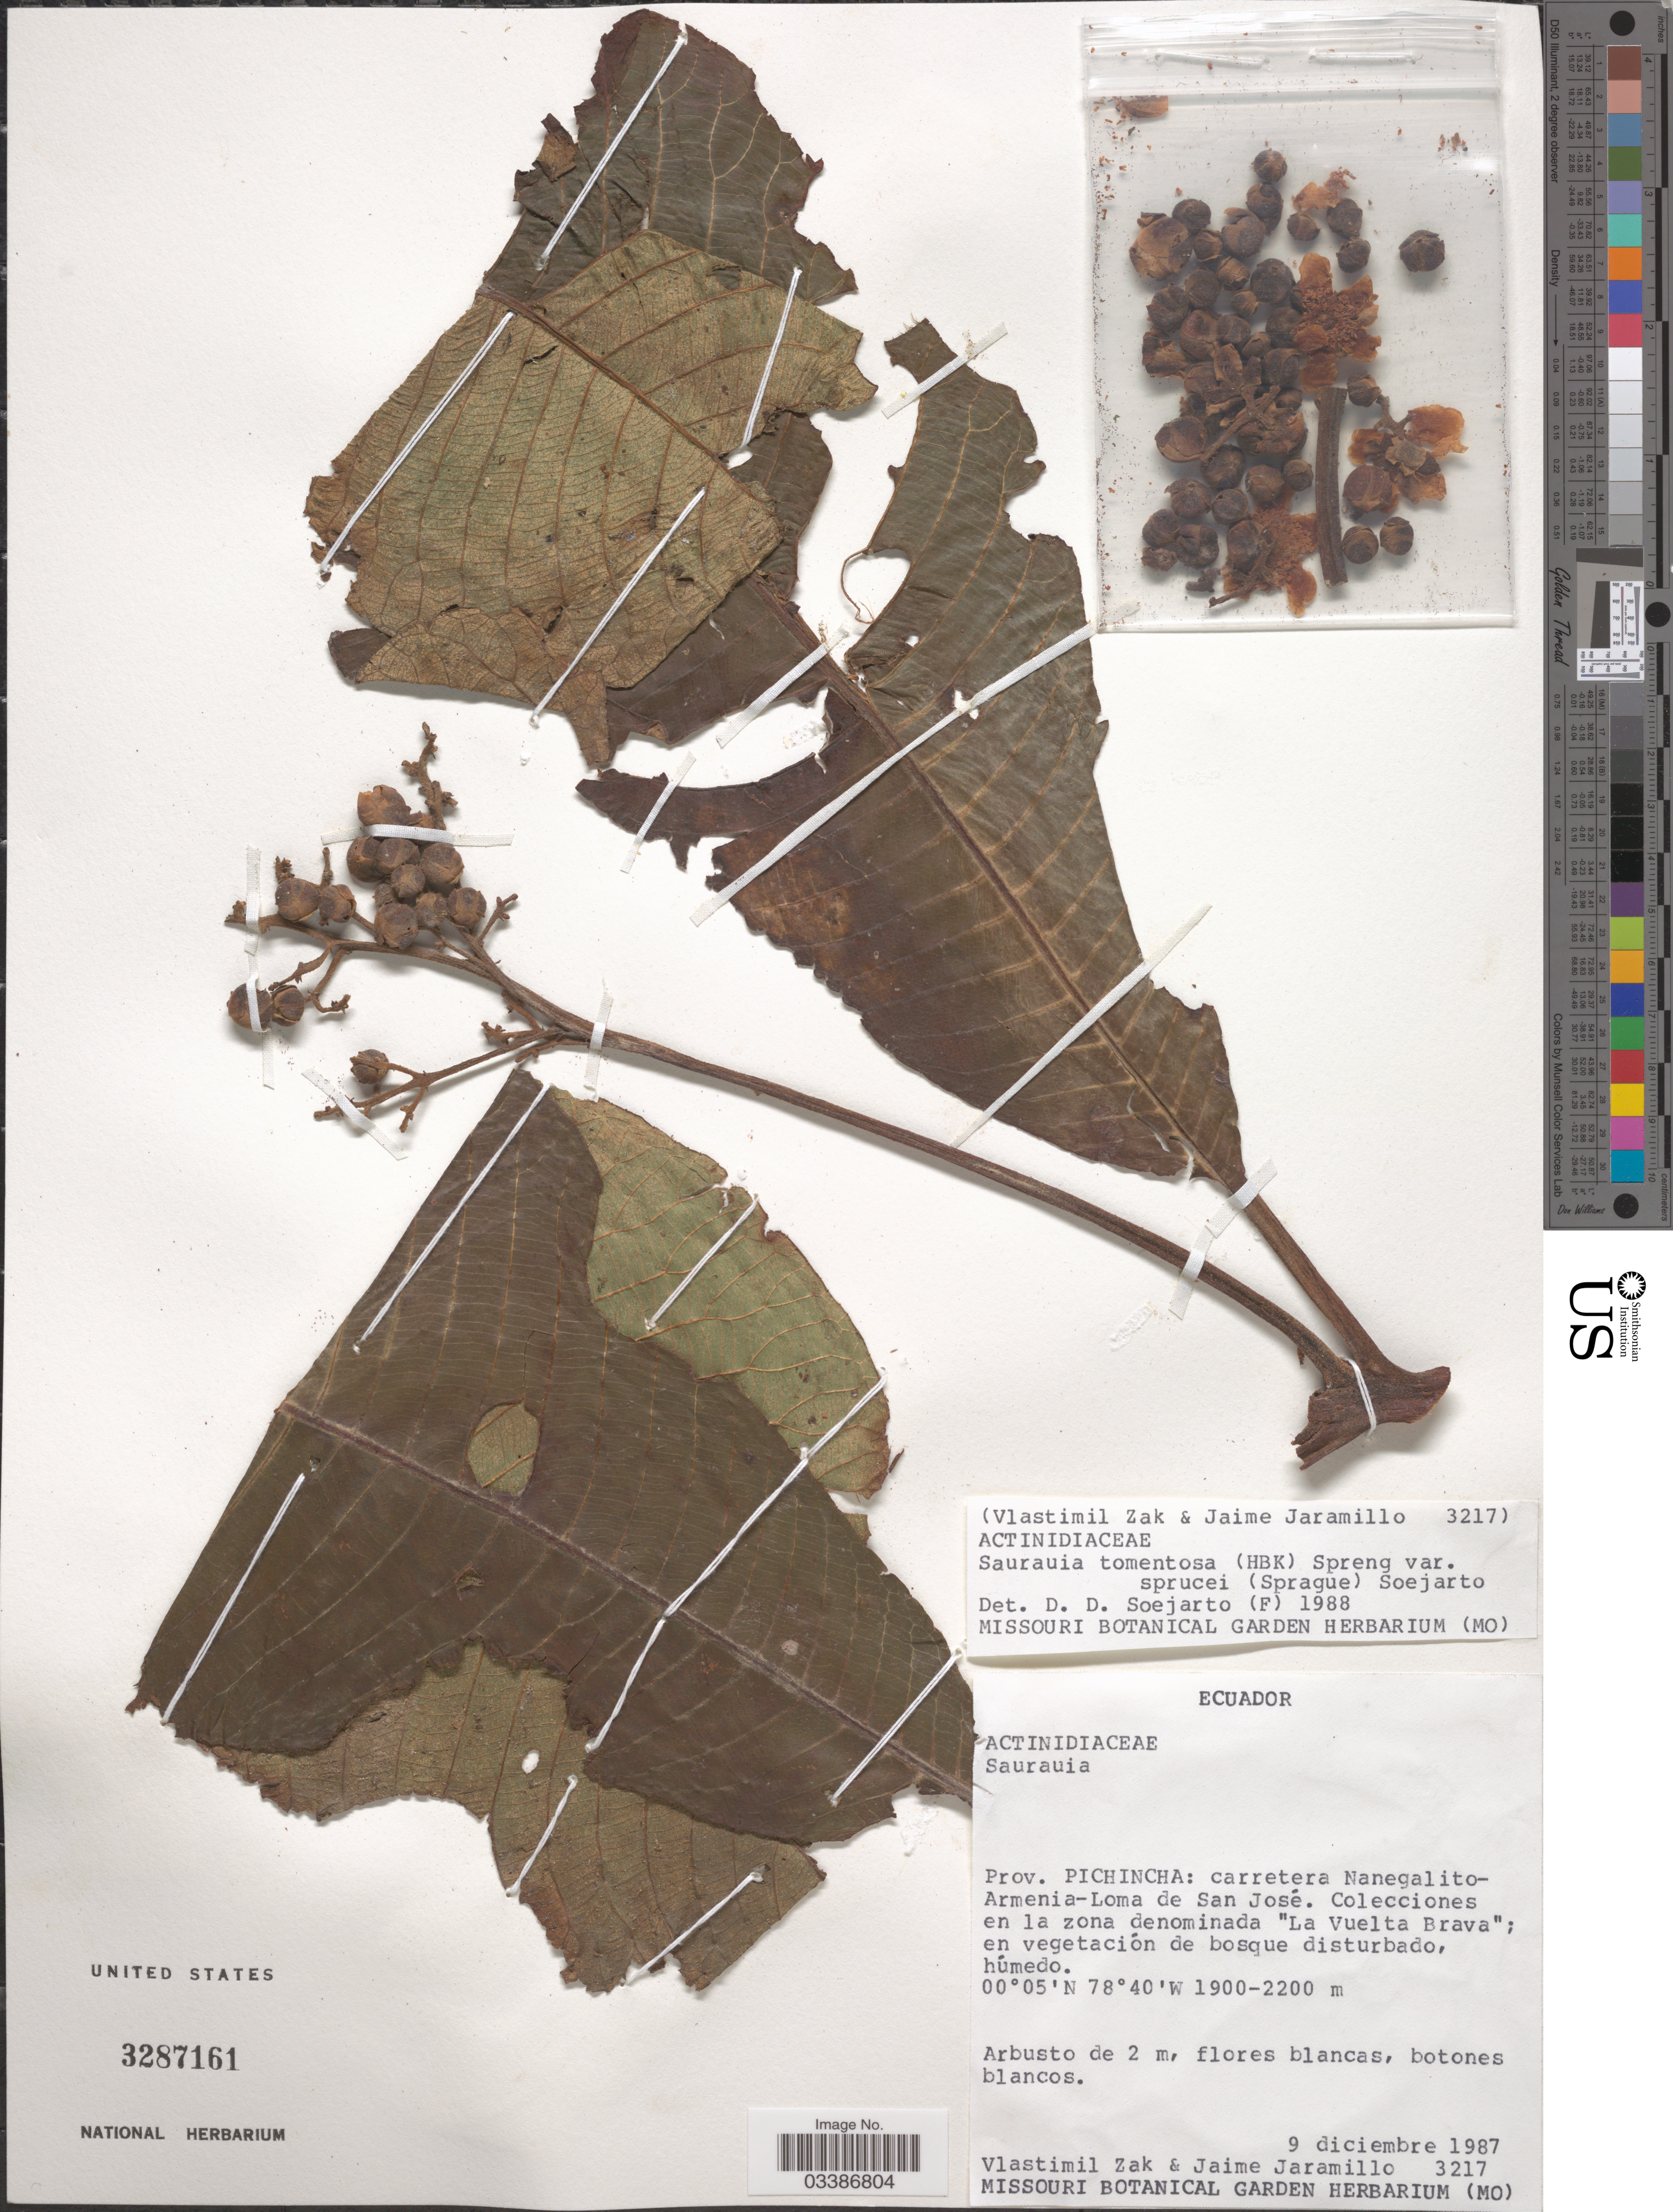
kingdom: Plantae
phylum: Tracheophyta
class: Magnoliopsida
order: Ericales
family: Actinidiaceae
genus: Saurauia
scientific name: Saurauia tomentosa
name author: (Kunth) Spreng.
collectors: V. Zak & J. Jaramillo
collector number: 3217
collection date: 1987-12-09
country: Ecuador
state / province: Pichincha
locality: Carretera Nanegalito-Armenia-Loma de San José. Colecciones en la zona denominada "La Vuelta Brava".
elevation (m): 1900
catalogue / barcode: US 3287161